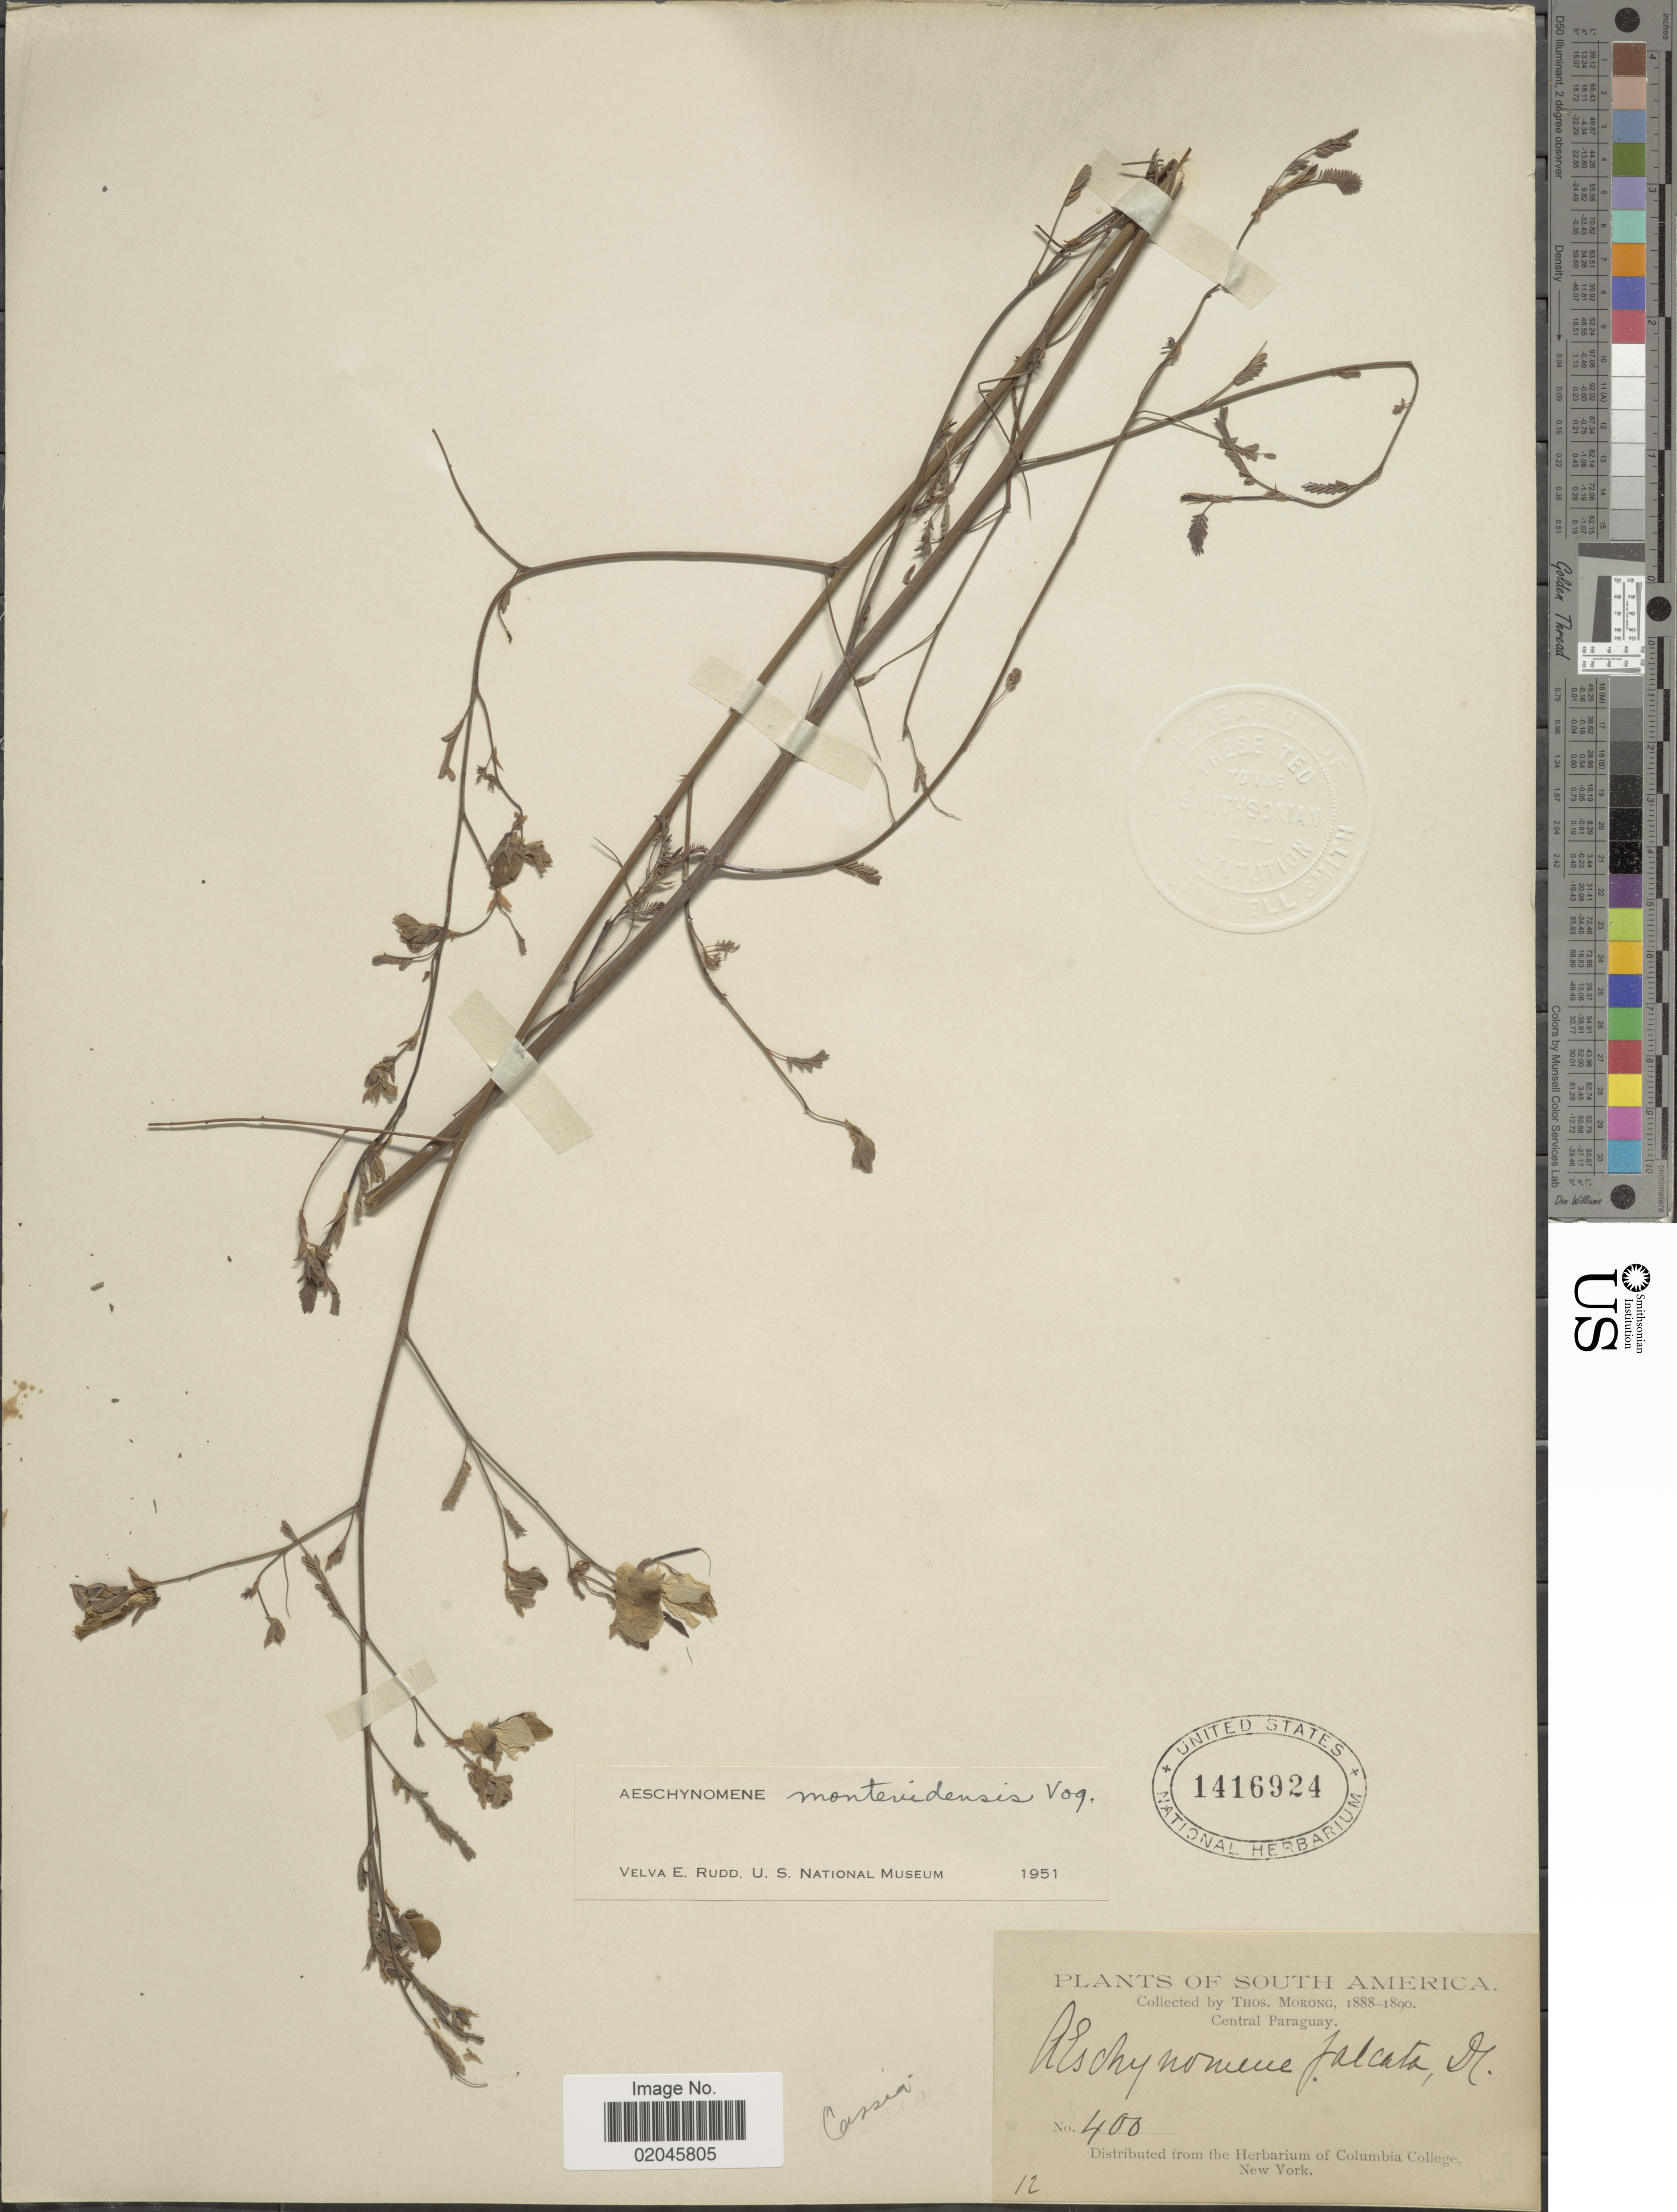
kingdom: Plantae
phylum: Tracheophyta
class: Magnoliopsida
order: Fabales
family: Fabaceae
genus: Aeschynomene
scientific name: Aeschynomene montevidensis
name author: Vogel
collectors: ex herb. T. Morong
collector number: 400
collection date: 1888/1890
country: Paraguay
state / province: Central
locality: Central Paraguay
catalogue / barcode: US 1416924